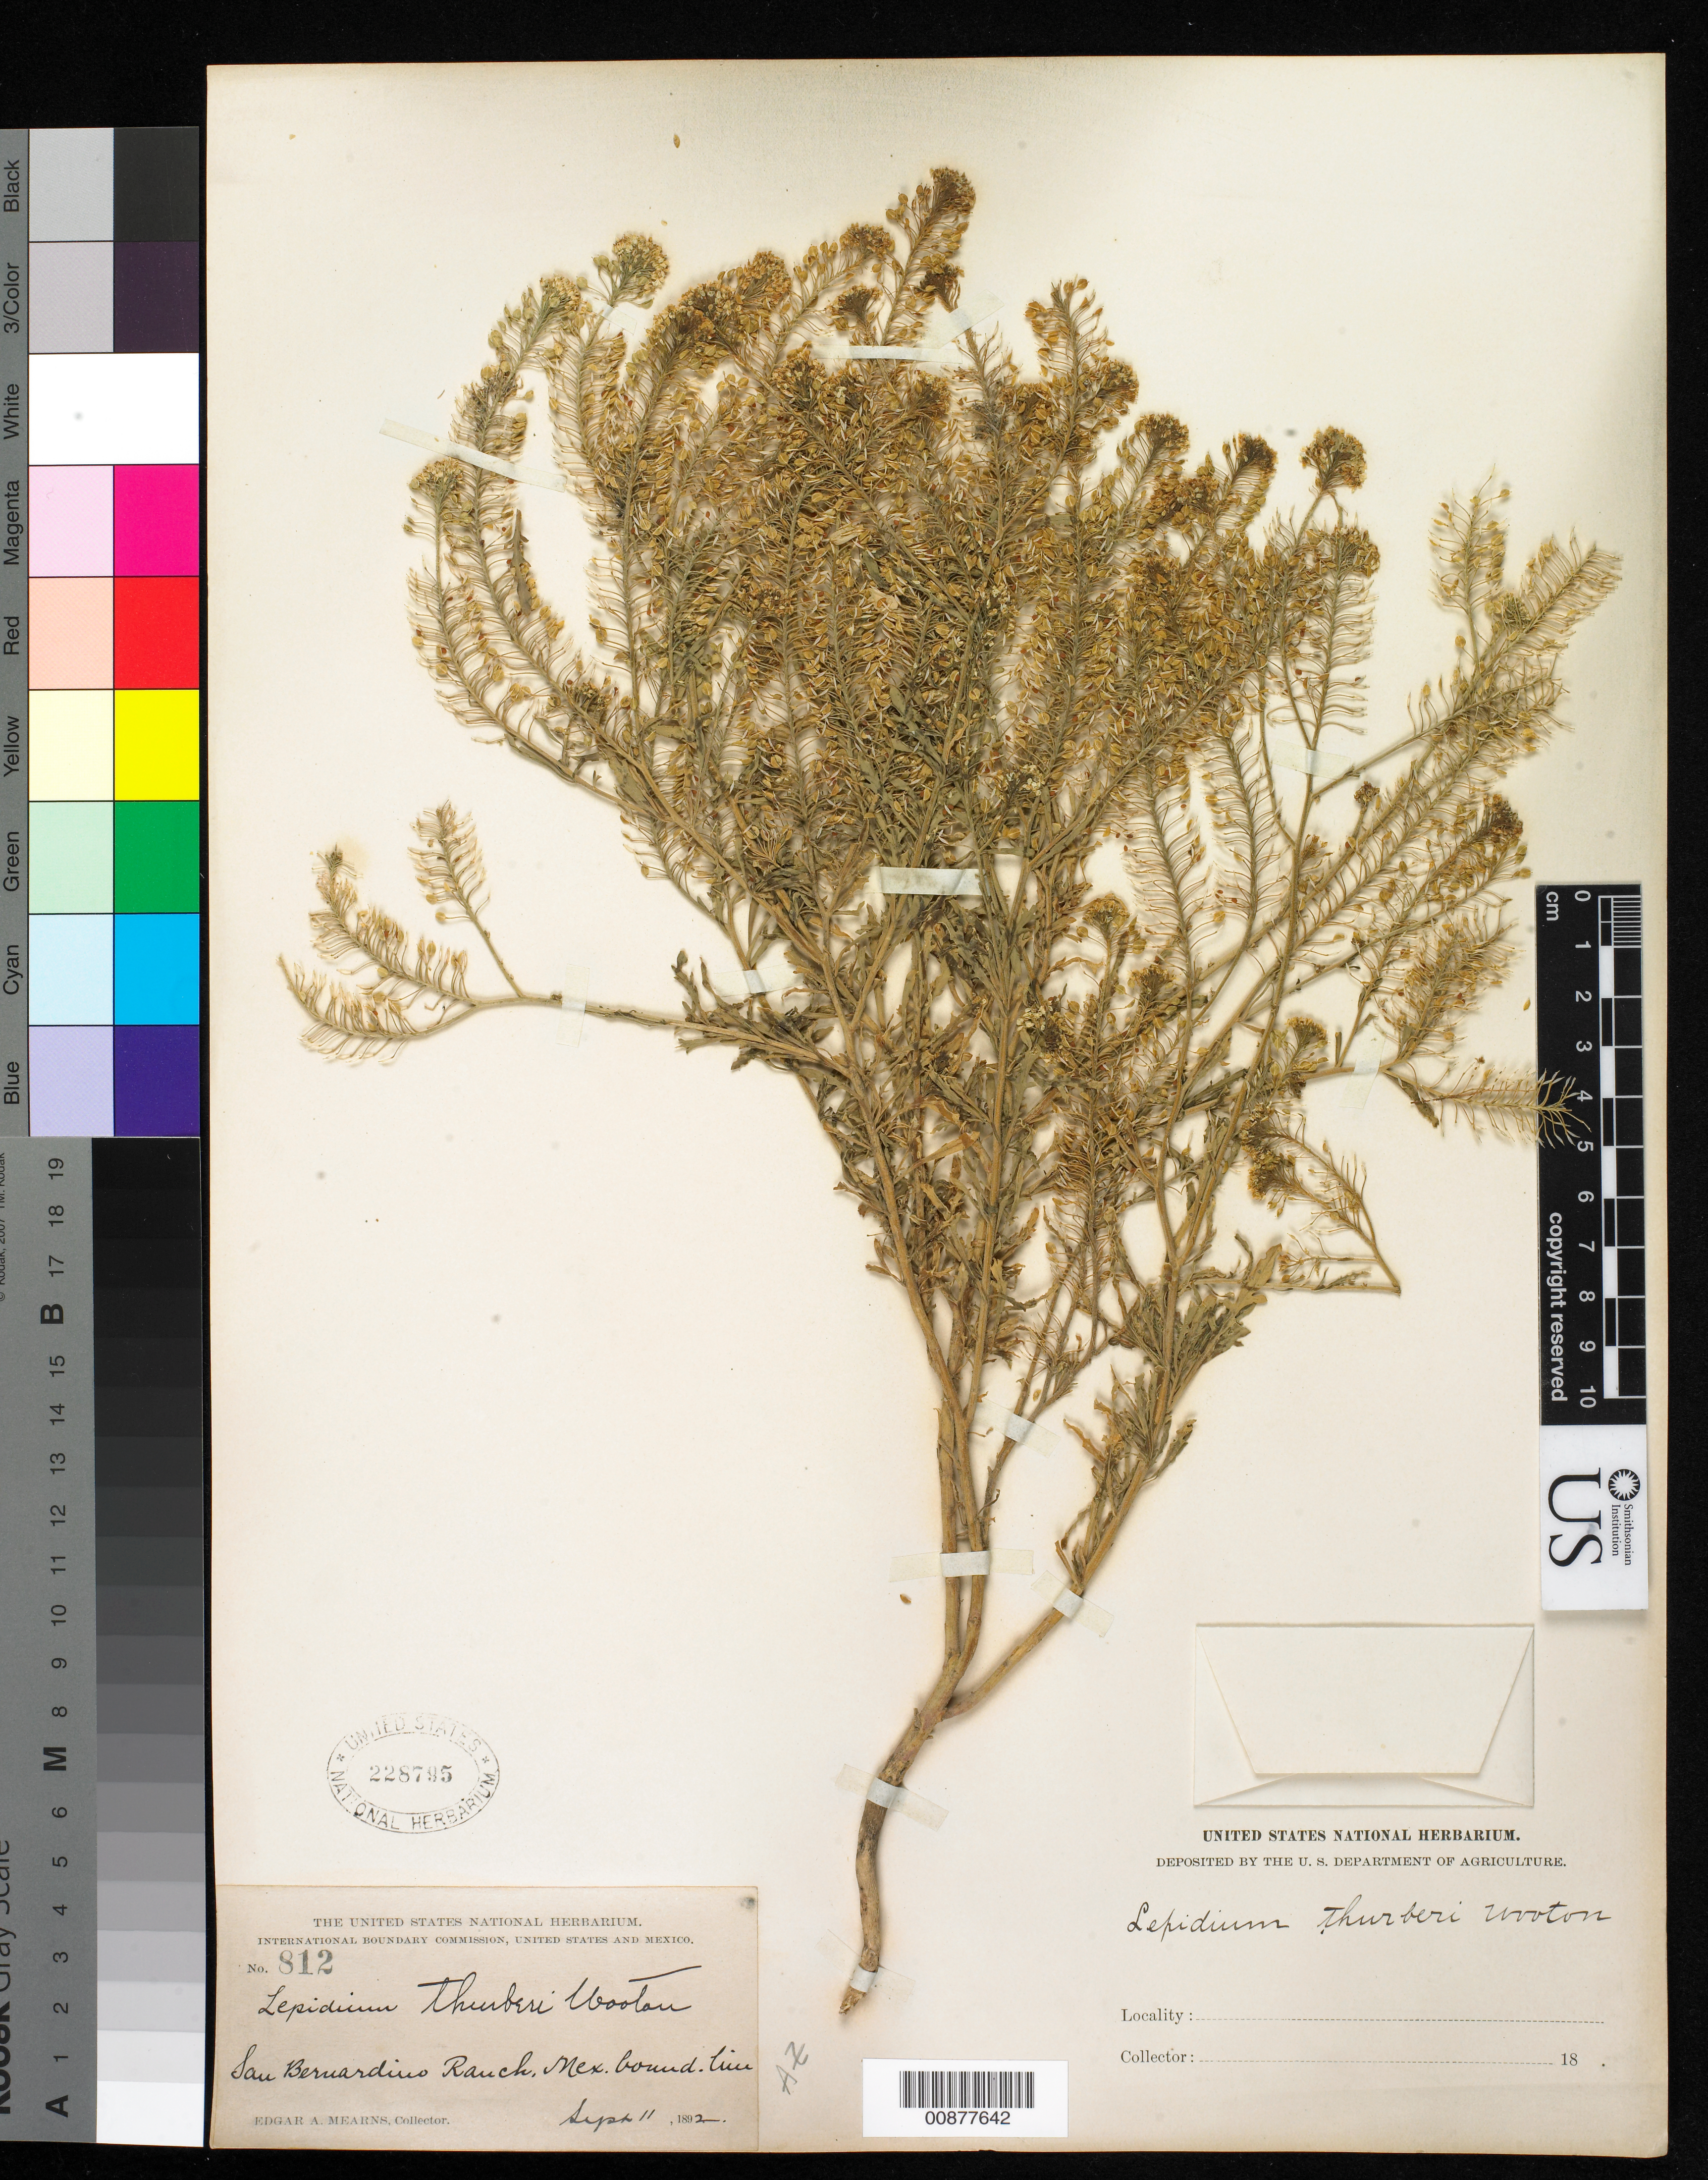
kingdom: Plantae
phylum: Tracheophyta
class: Magnoliopsida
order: Brassicales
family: Brassicaceae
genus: Lepidium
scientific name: Lepidium thurberi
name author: Wooton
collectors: E. A. Mearns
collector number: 812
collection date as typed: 11 Sep 1892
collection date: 1892-09-11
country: United States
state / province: Arizona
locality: San Bernardino Ranch, Mexican Boundary Line.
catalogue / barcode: US 228795